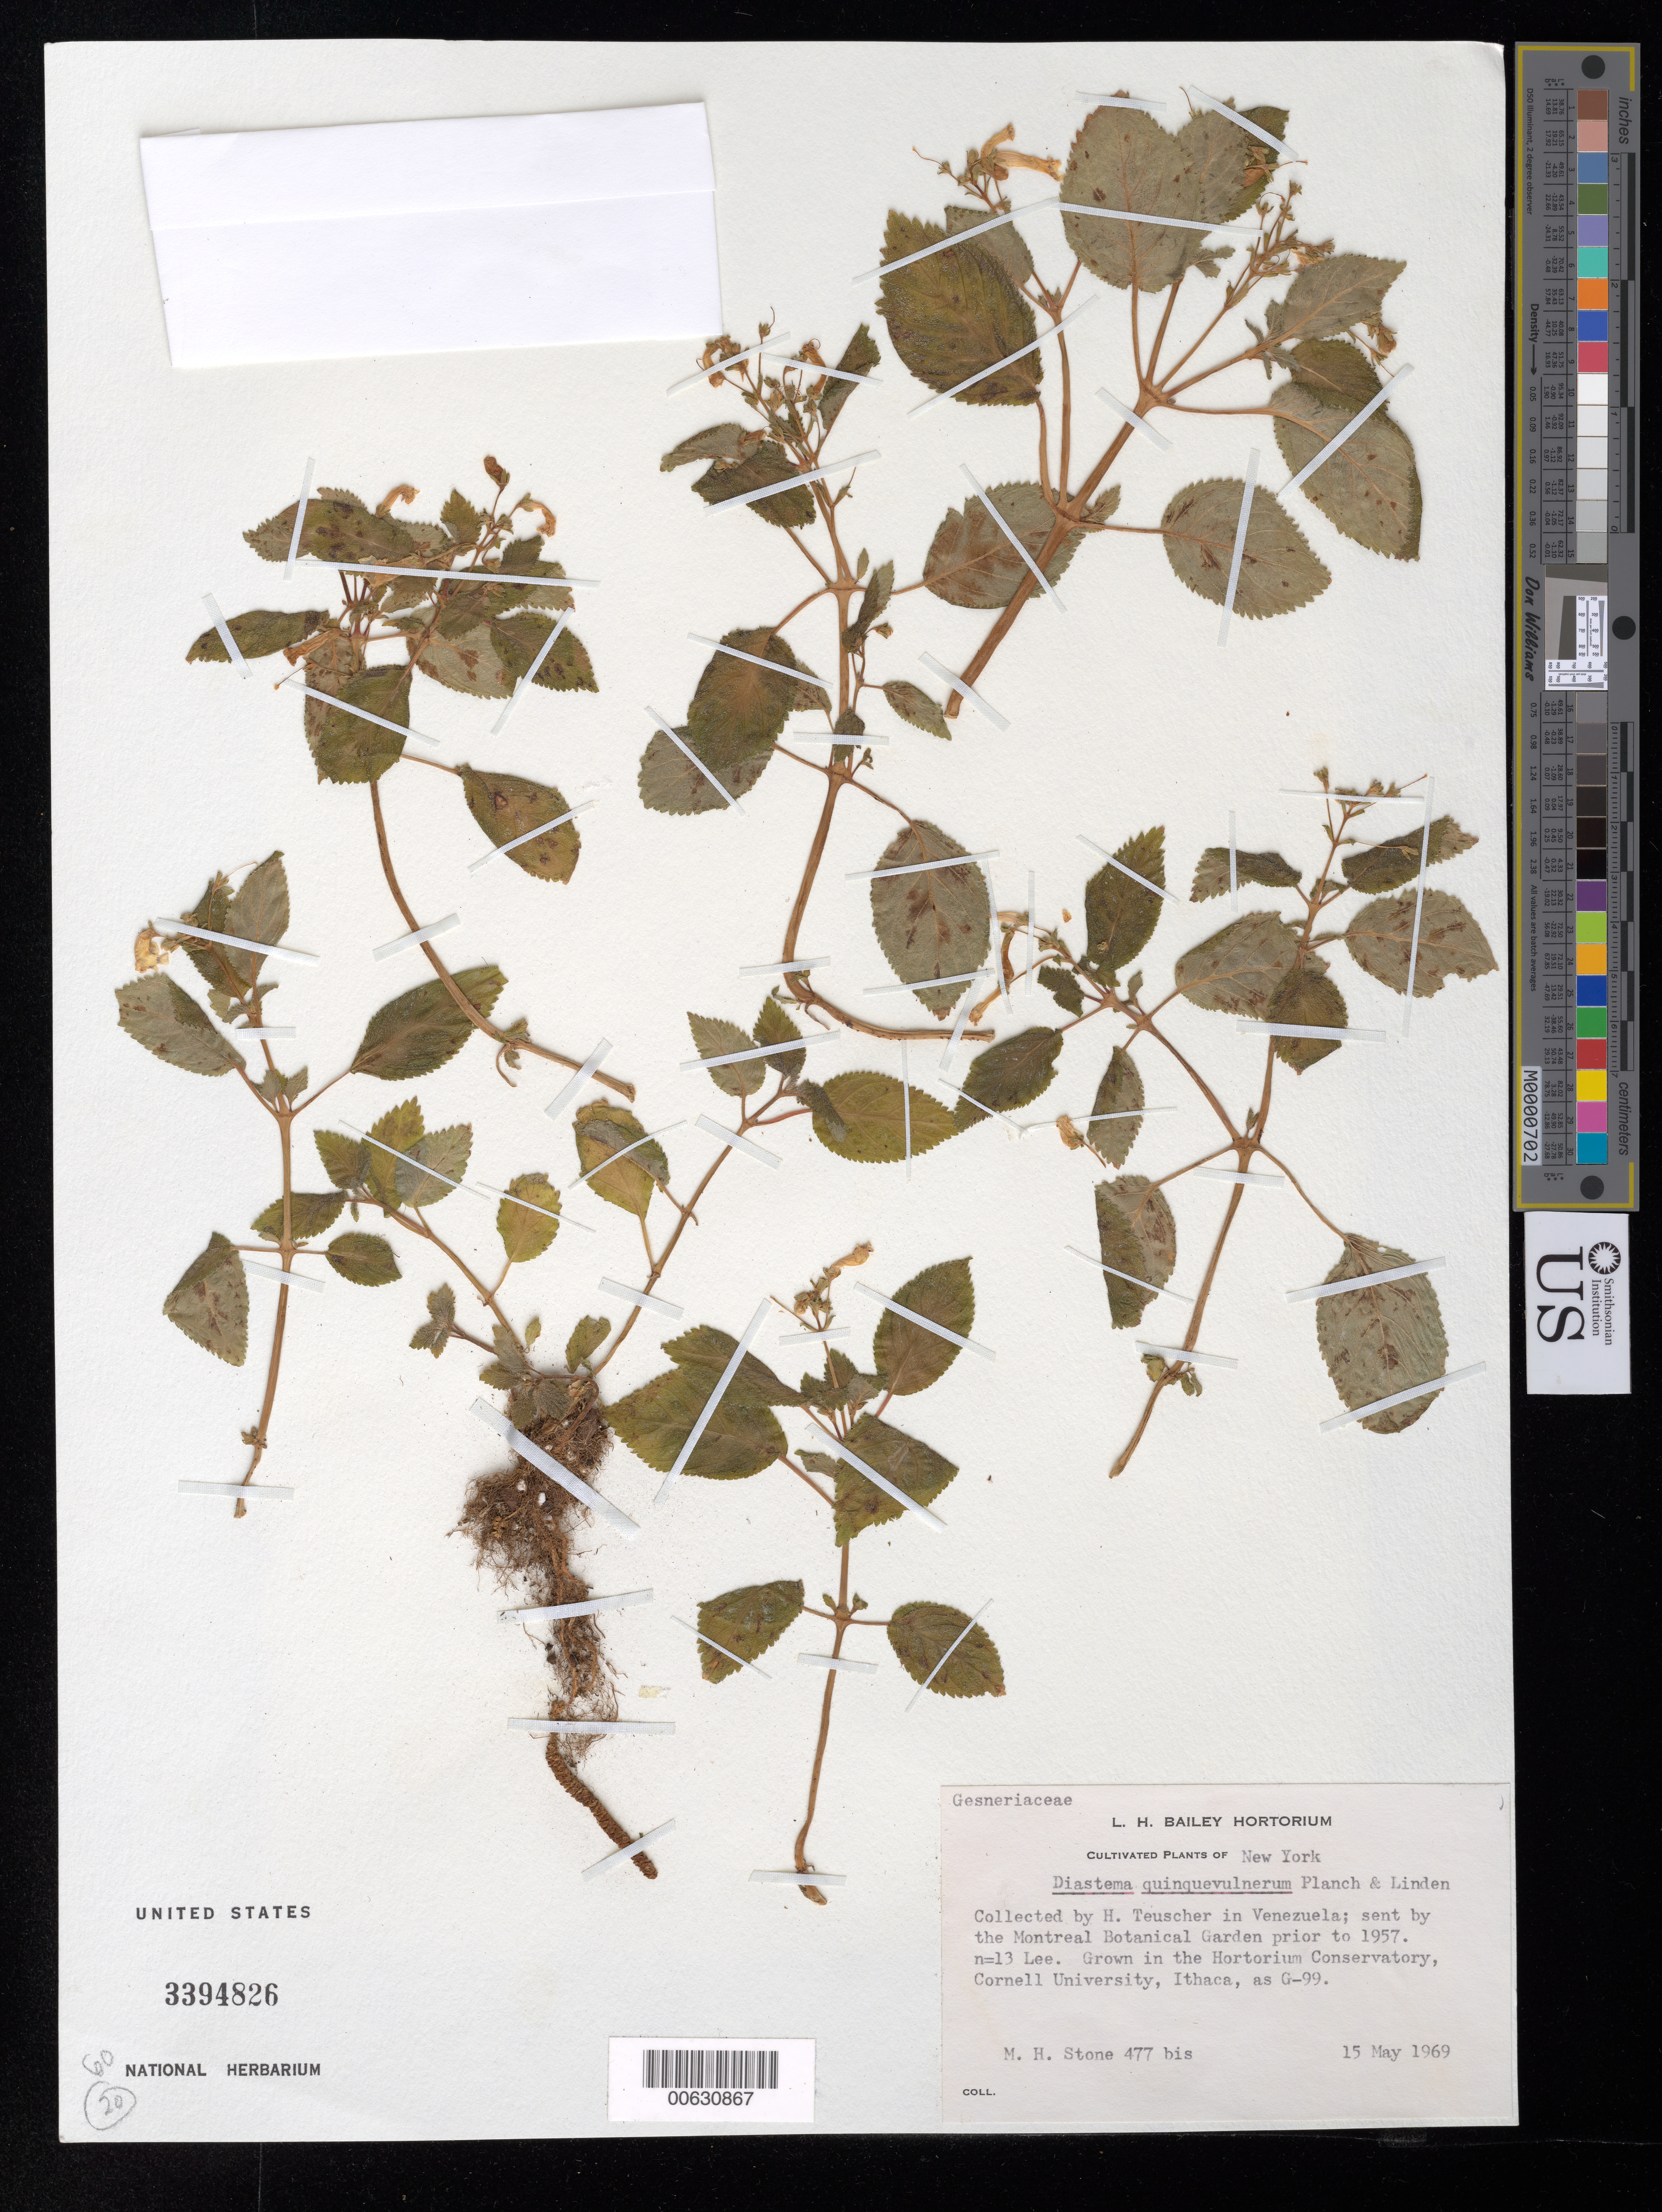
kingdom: Plantae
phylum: Tracheophyta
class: Magnoliopsida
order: Lamiales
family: Gesneriaceae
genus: Diastema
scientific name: Diastema quinquevulnerum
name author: Planch. & Linden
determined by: Skog, Laurence E.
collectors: M. Stone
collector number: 477 bis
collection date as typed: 15 May 1969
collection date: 1969-05-15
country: Venezuela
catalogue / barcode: US 3394826